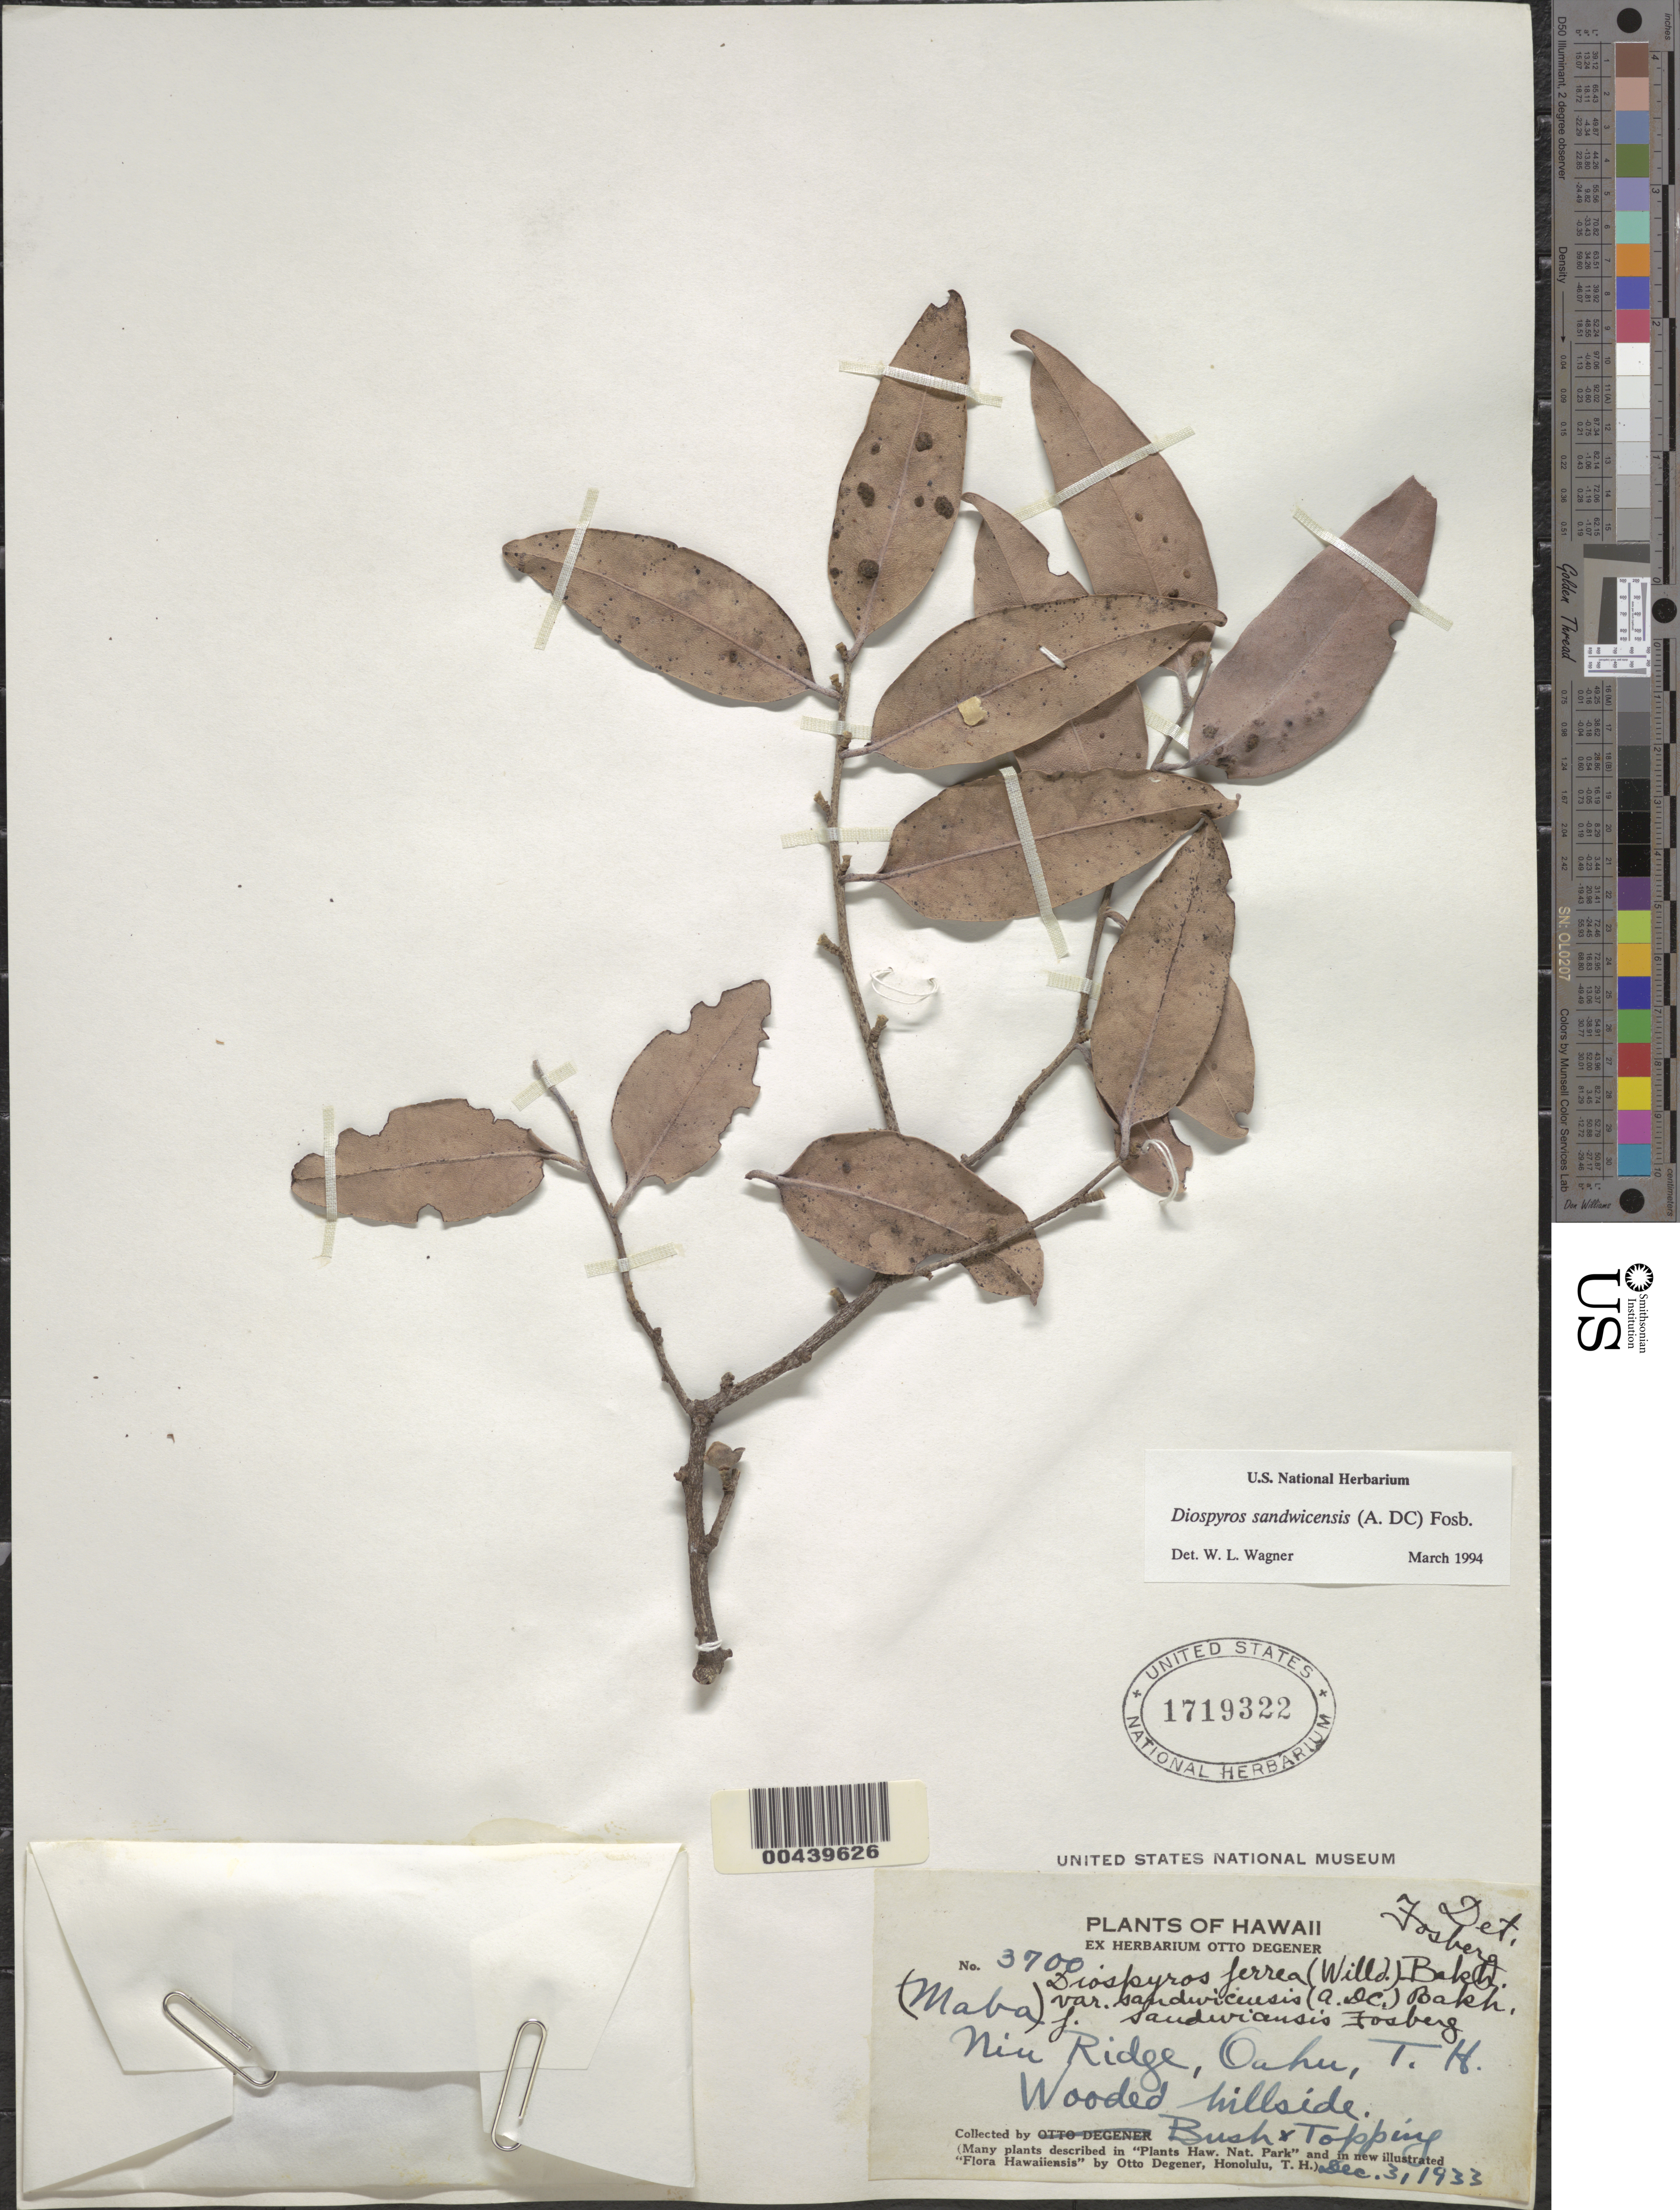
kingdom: Plantae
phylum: Tracheophyta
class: Magnoliopsida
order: Ericales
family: Ebenaceae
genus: Diospyros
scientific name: Diospyros sandwicensis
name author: (A. DC.) Fosberg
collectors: W. Bush & D. L. Topping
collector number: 3700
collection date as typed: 3 Dec 1933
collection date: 1933-12-03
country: United States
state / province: Hawaii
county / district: Honolulu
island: Oahu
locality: Niu Ridge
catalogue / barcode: US 1719322